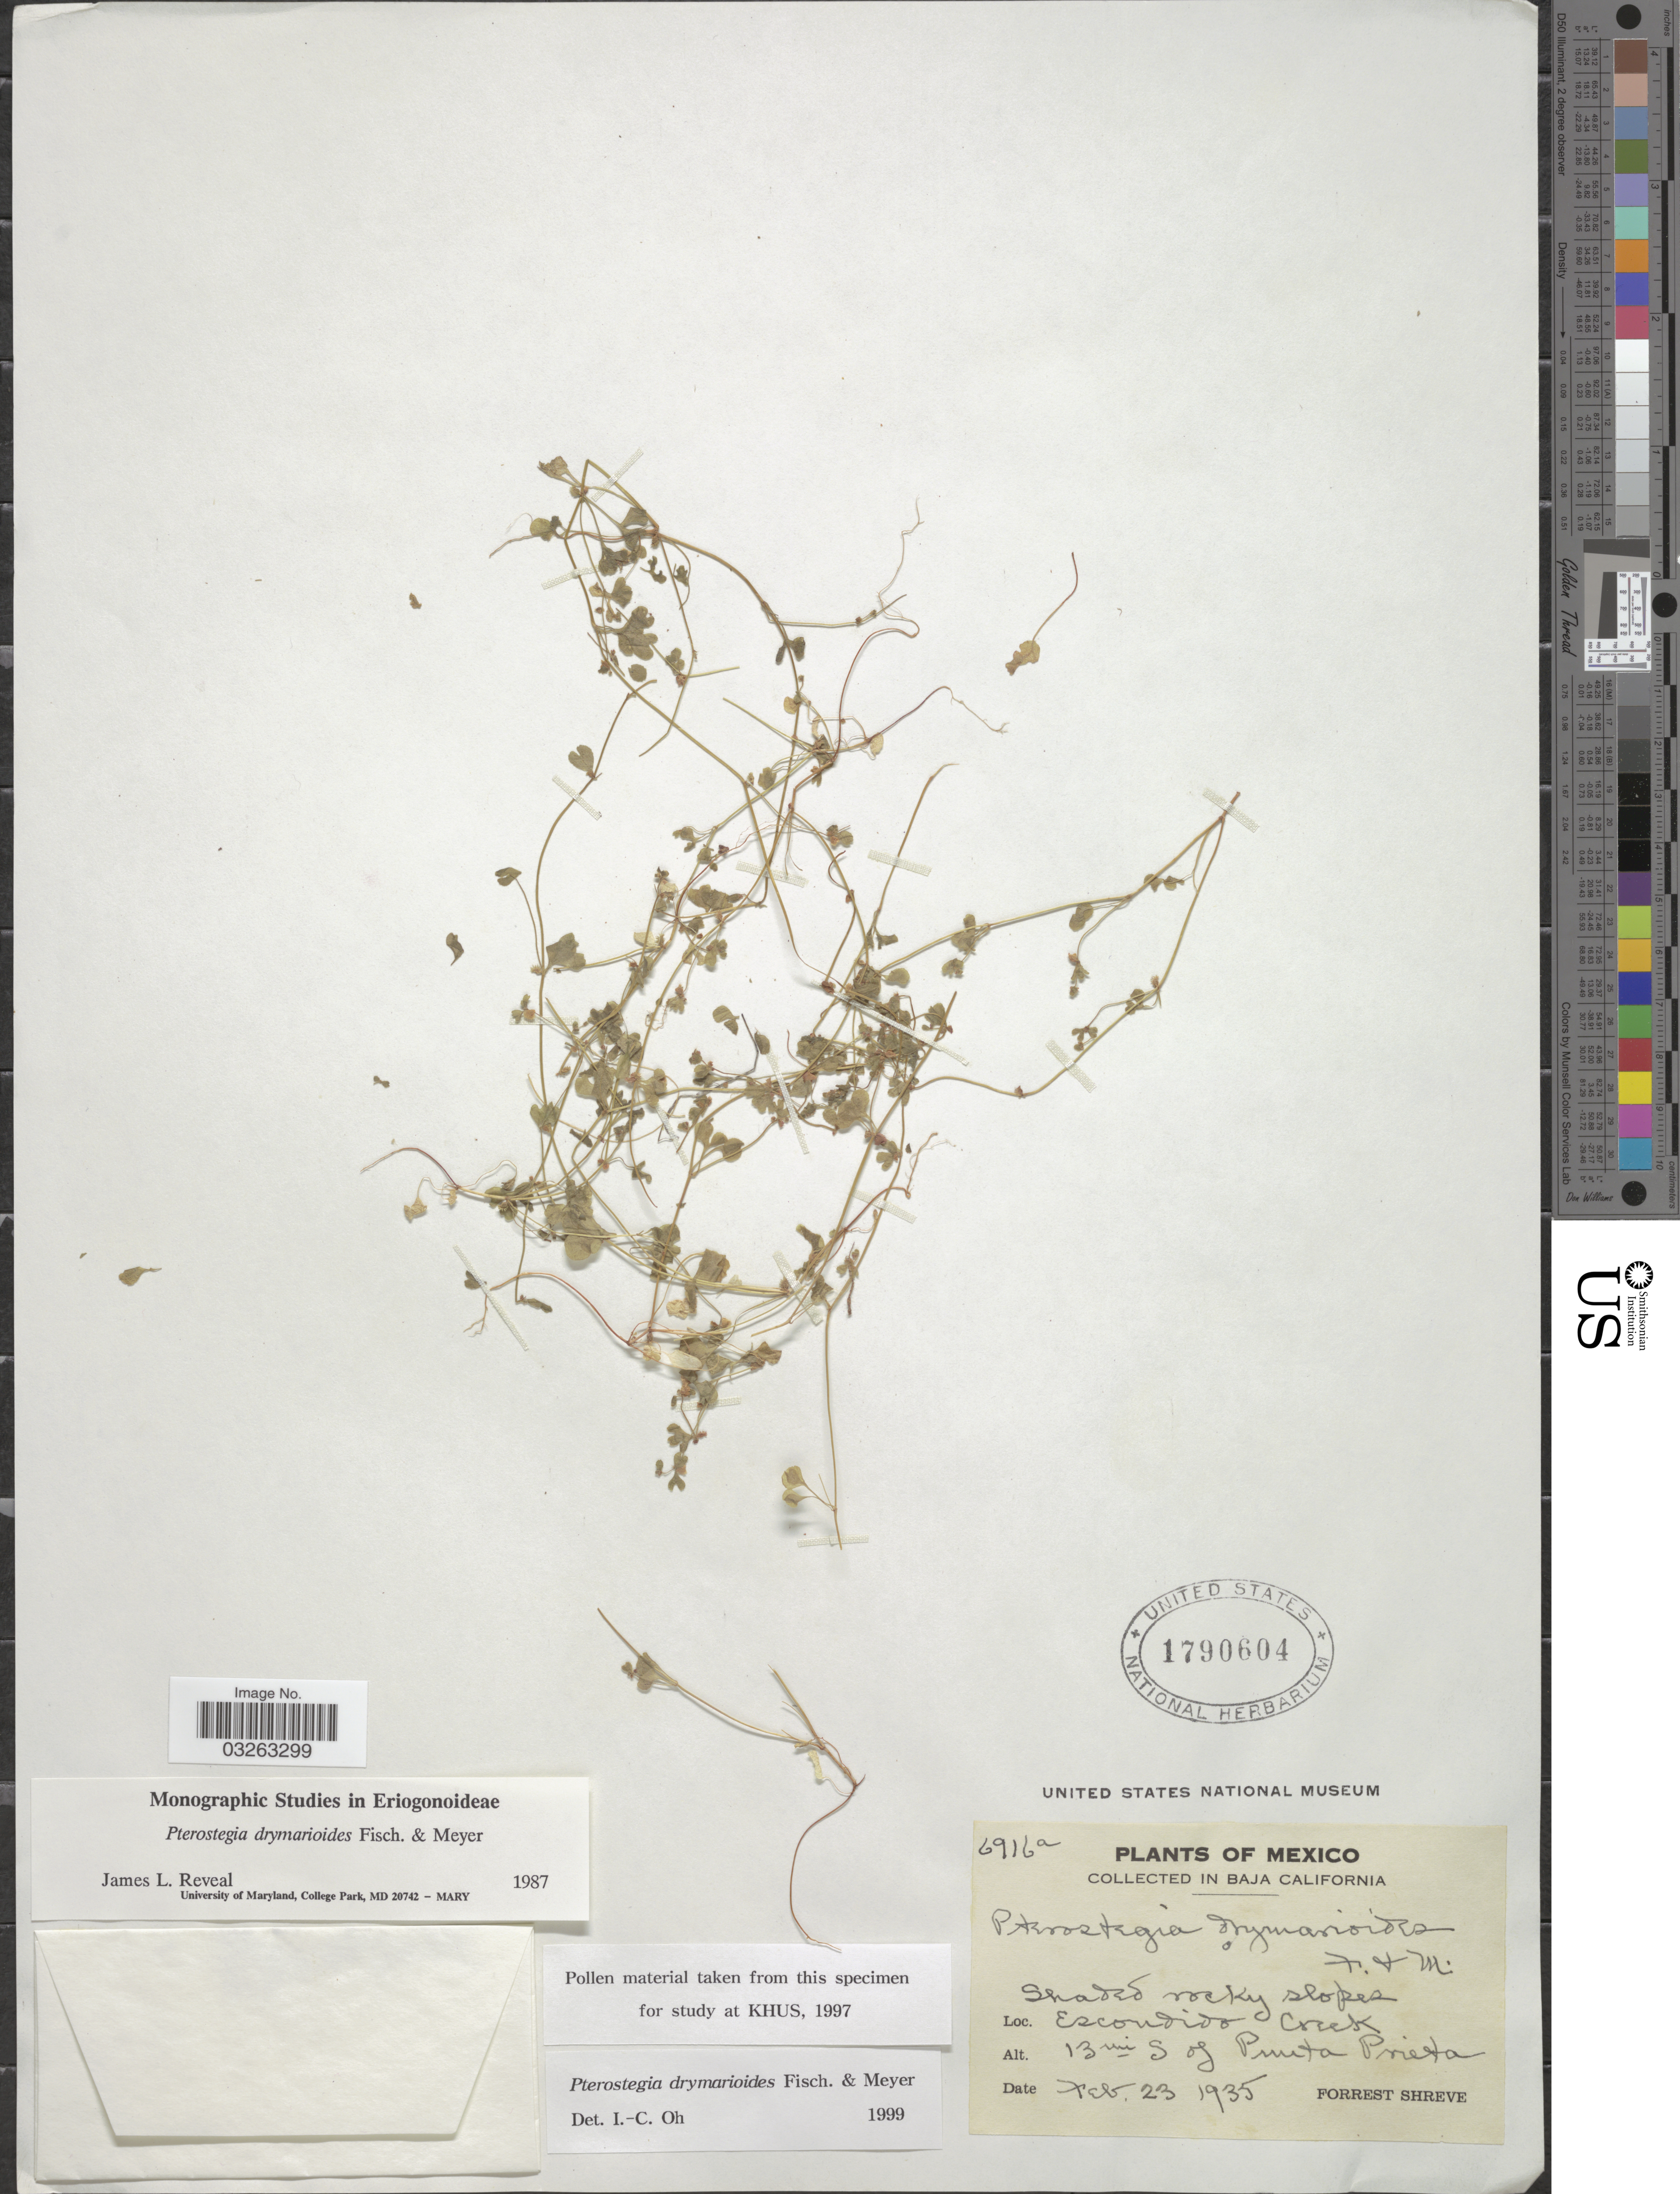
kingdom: Plantae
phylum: Tracheophyta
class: Magnoliopsida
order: Caryophyllales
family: Polygonaceae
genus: Pterostegia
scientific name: Pterostegia drymarioides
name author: Fisch. & C.A. Mey.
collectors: F. Shreve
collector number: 6916a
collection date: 1935-02-23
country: Mexico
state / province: Baja California Norte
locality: Escondido Creek. 13 mi S of Punta Prieta.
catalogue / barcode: US 1790604